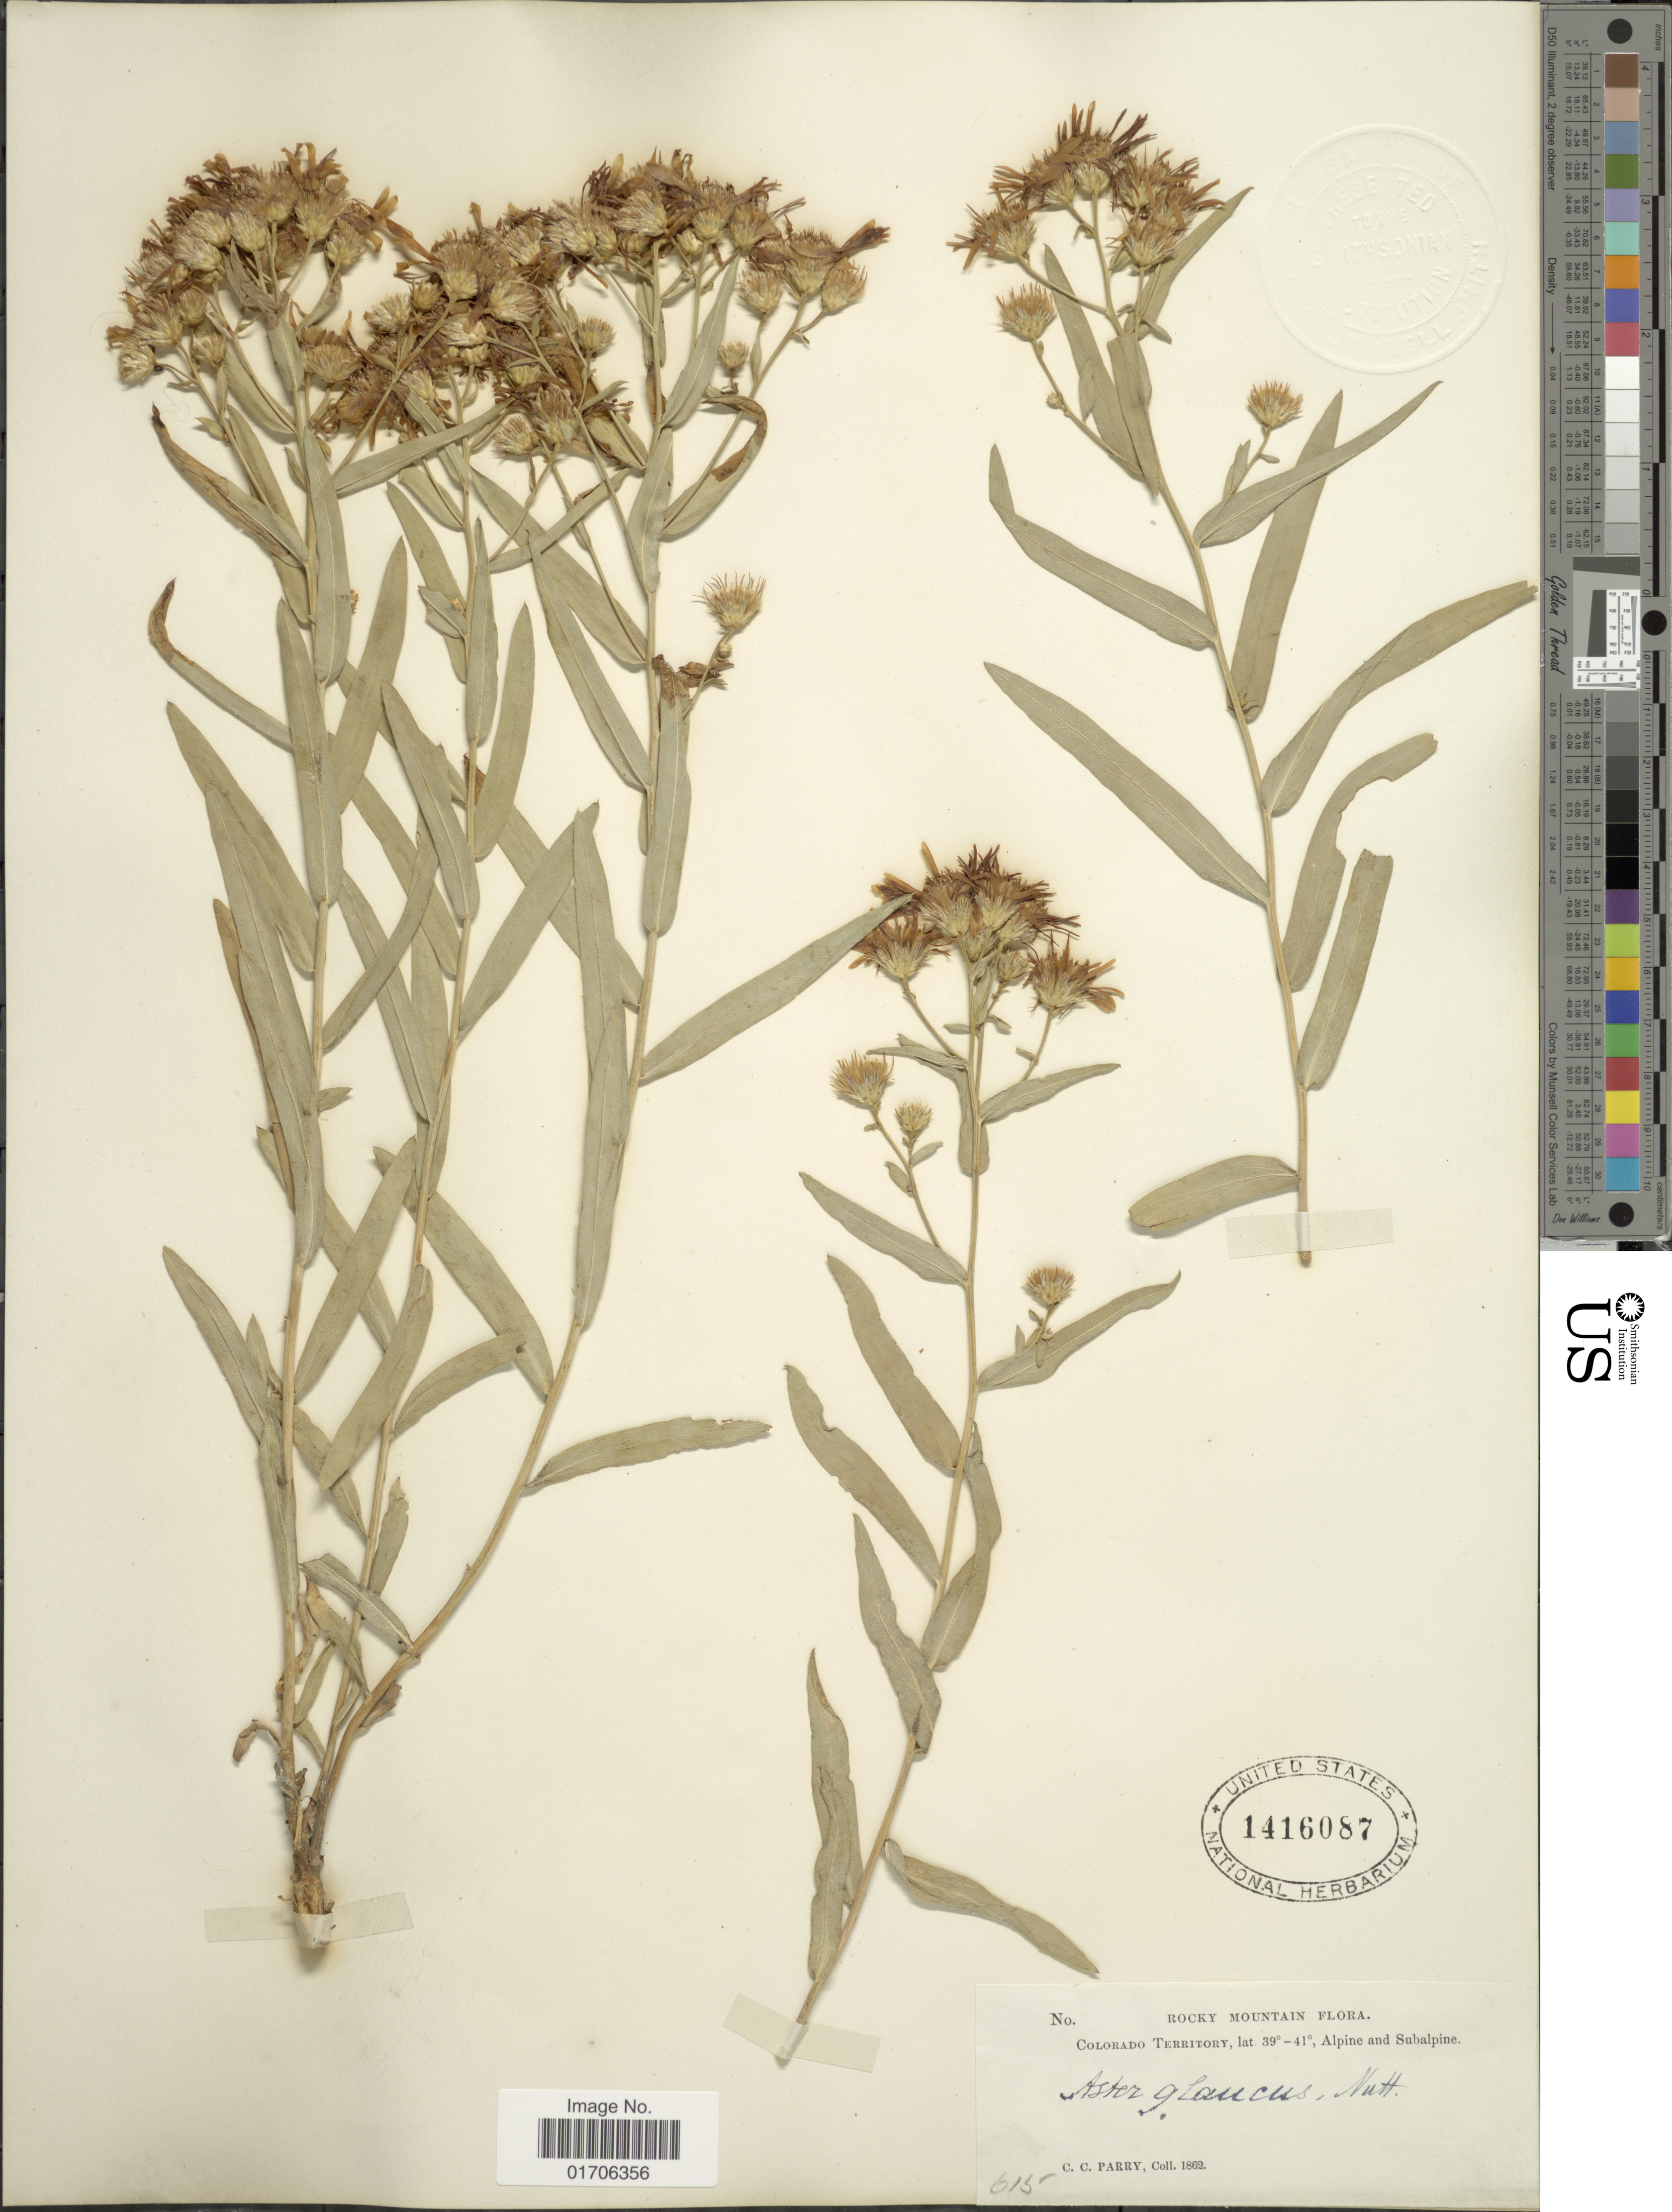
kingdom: Plantae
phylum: Tracheophyta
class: Magnoliopsida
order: Asterales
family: Asteraceae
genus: Eurybia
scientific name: Eurybia glauca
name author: (Nutt.) G.L. Nesom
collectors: C. C. Parry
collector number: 615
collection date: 1862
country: United States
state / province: Colorado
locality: Rocky Mountain. Colorado Territory. Alpine and Subalpine.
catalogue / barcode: US 1416087